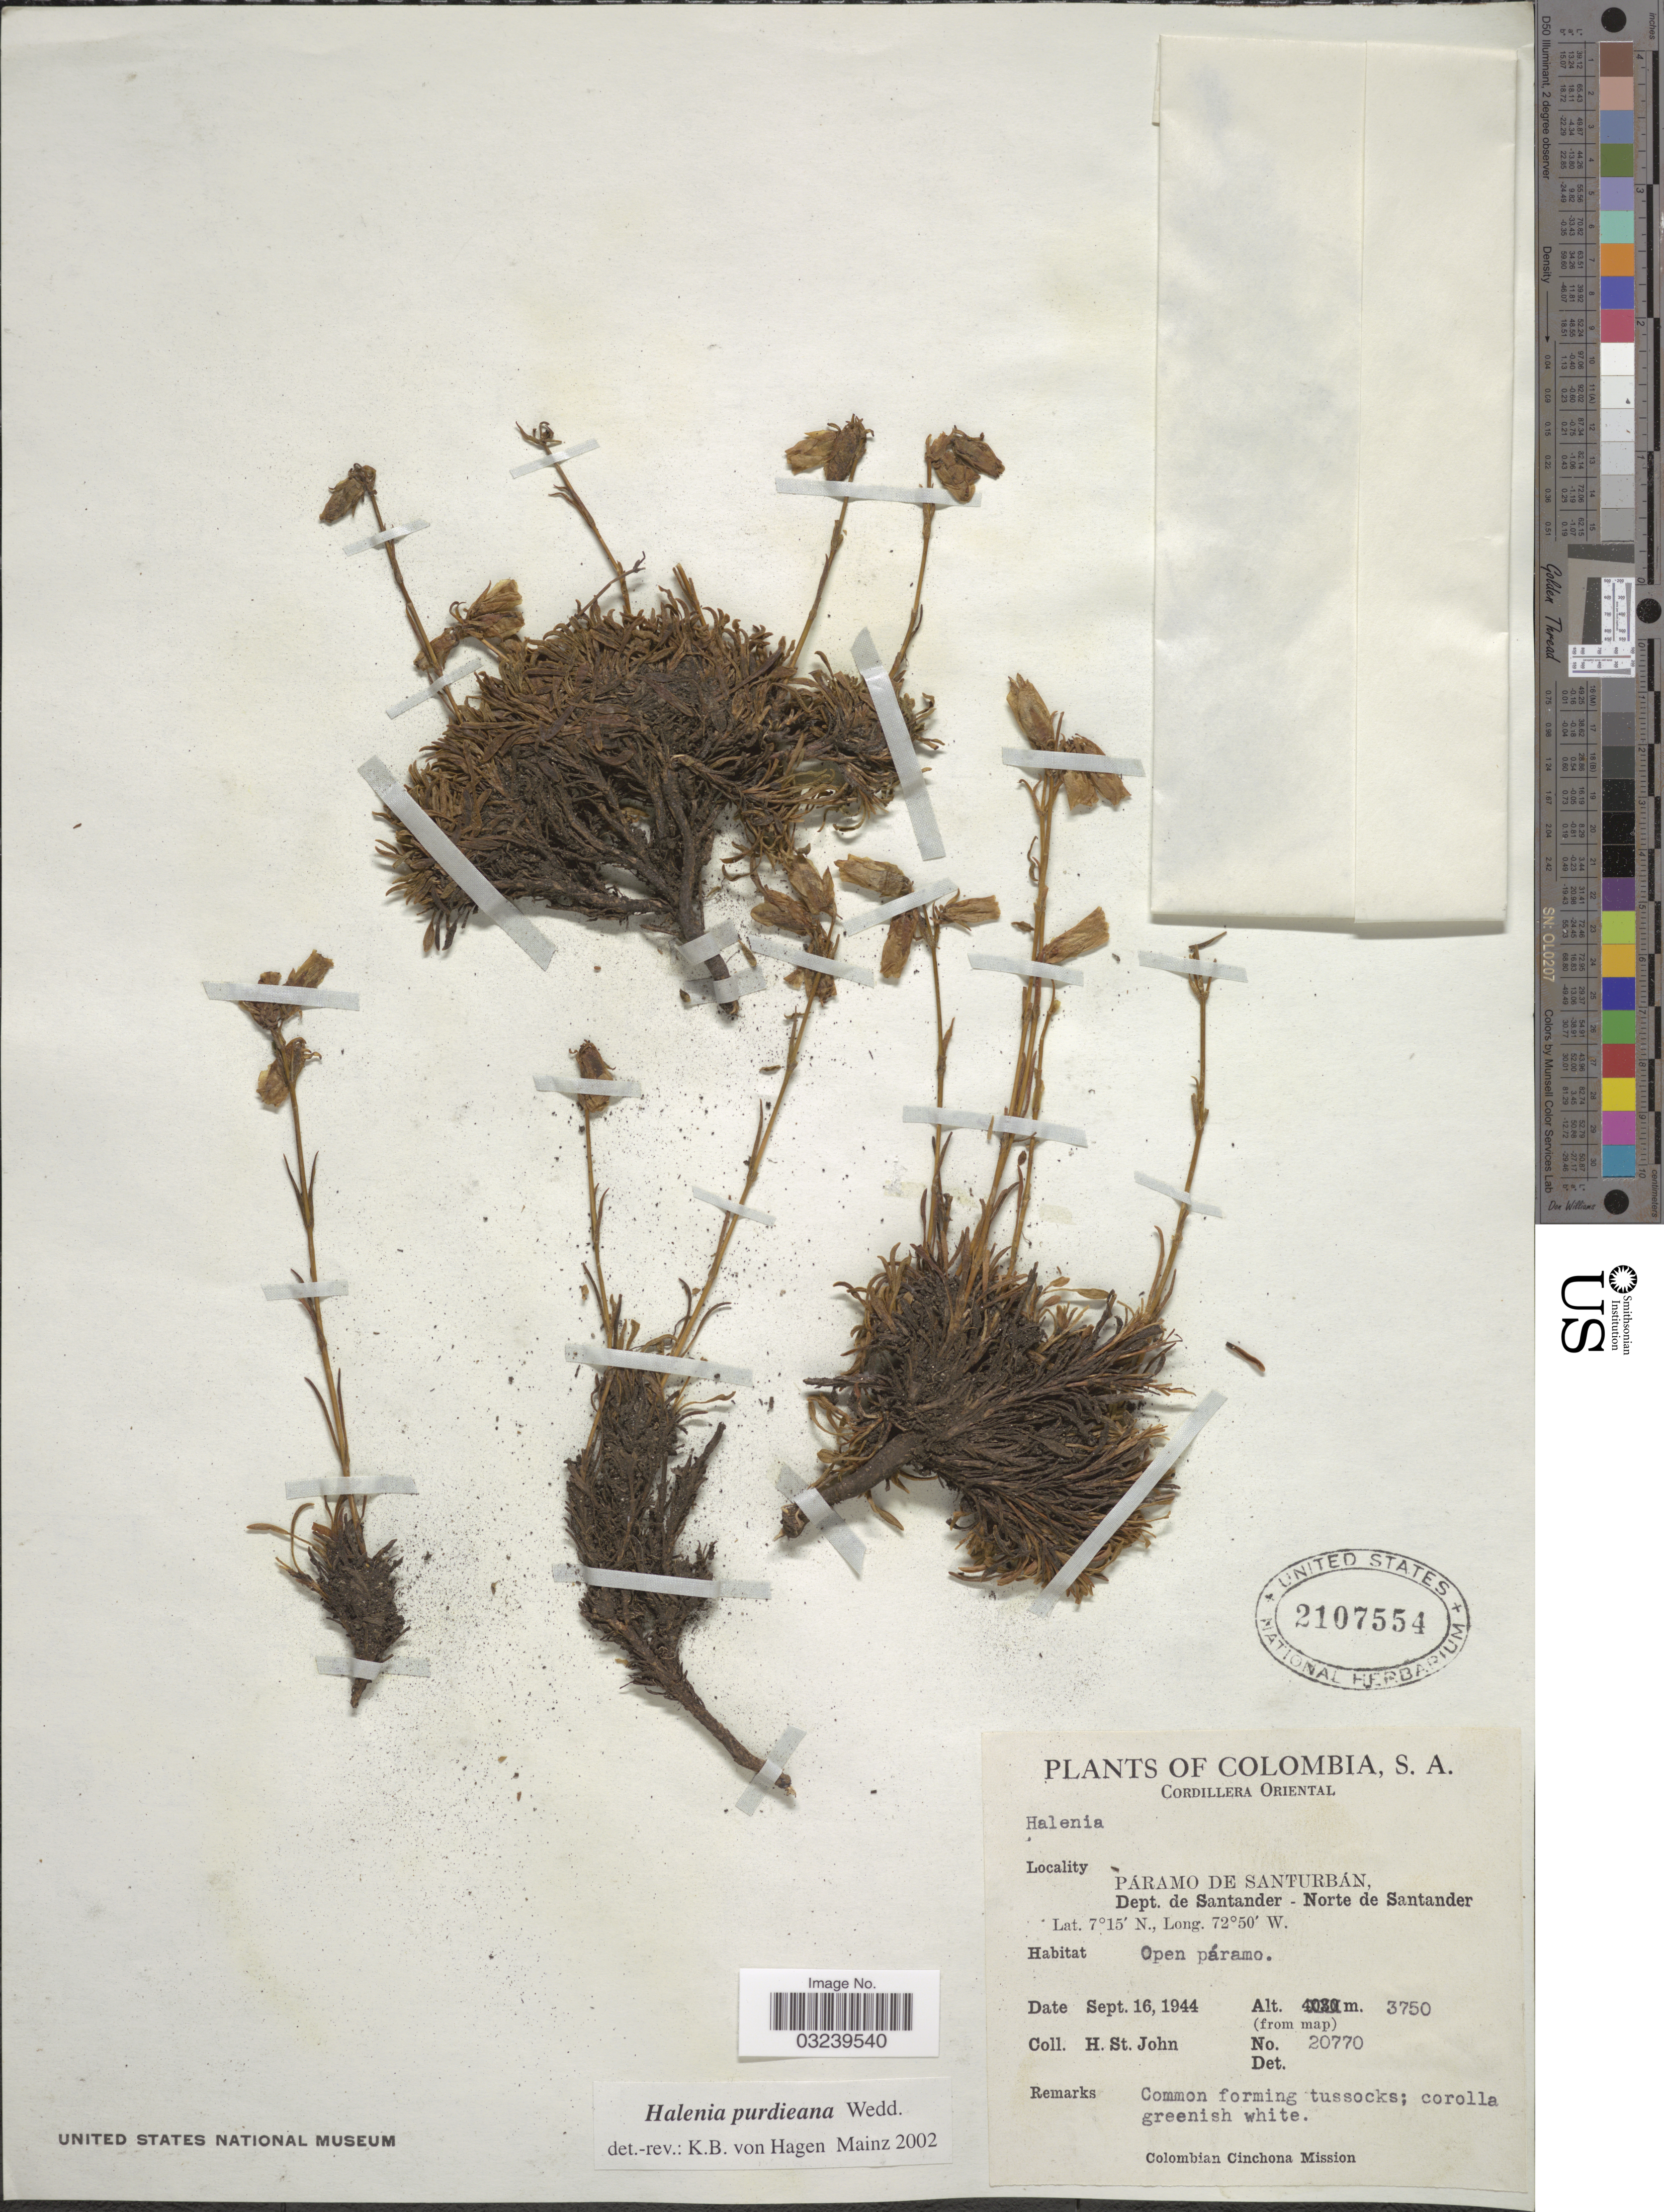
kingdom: Plantae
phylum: Tracheophyta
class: Magnoliopsida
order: Gentianales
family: Gentianaceae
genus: Halenia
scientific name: Halenia purdieana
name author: Wedd.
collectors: H. St. John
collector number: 207700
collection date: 1944-09-16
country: Colombia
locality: Cordillera Oriental, Páramo de Santurbán, Dept. de Santander - Norte de Santander.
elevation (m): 3750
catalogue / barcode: US 2107554